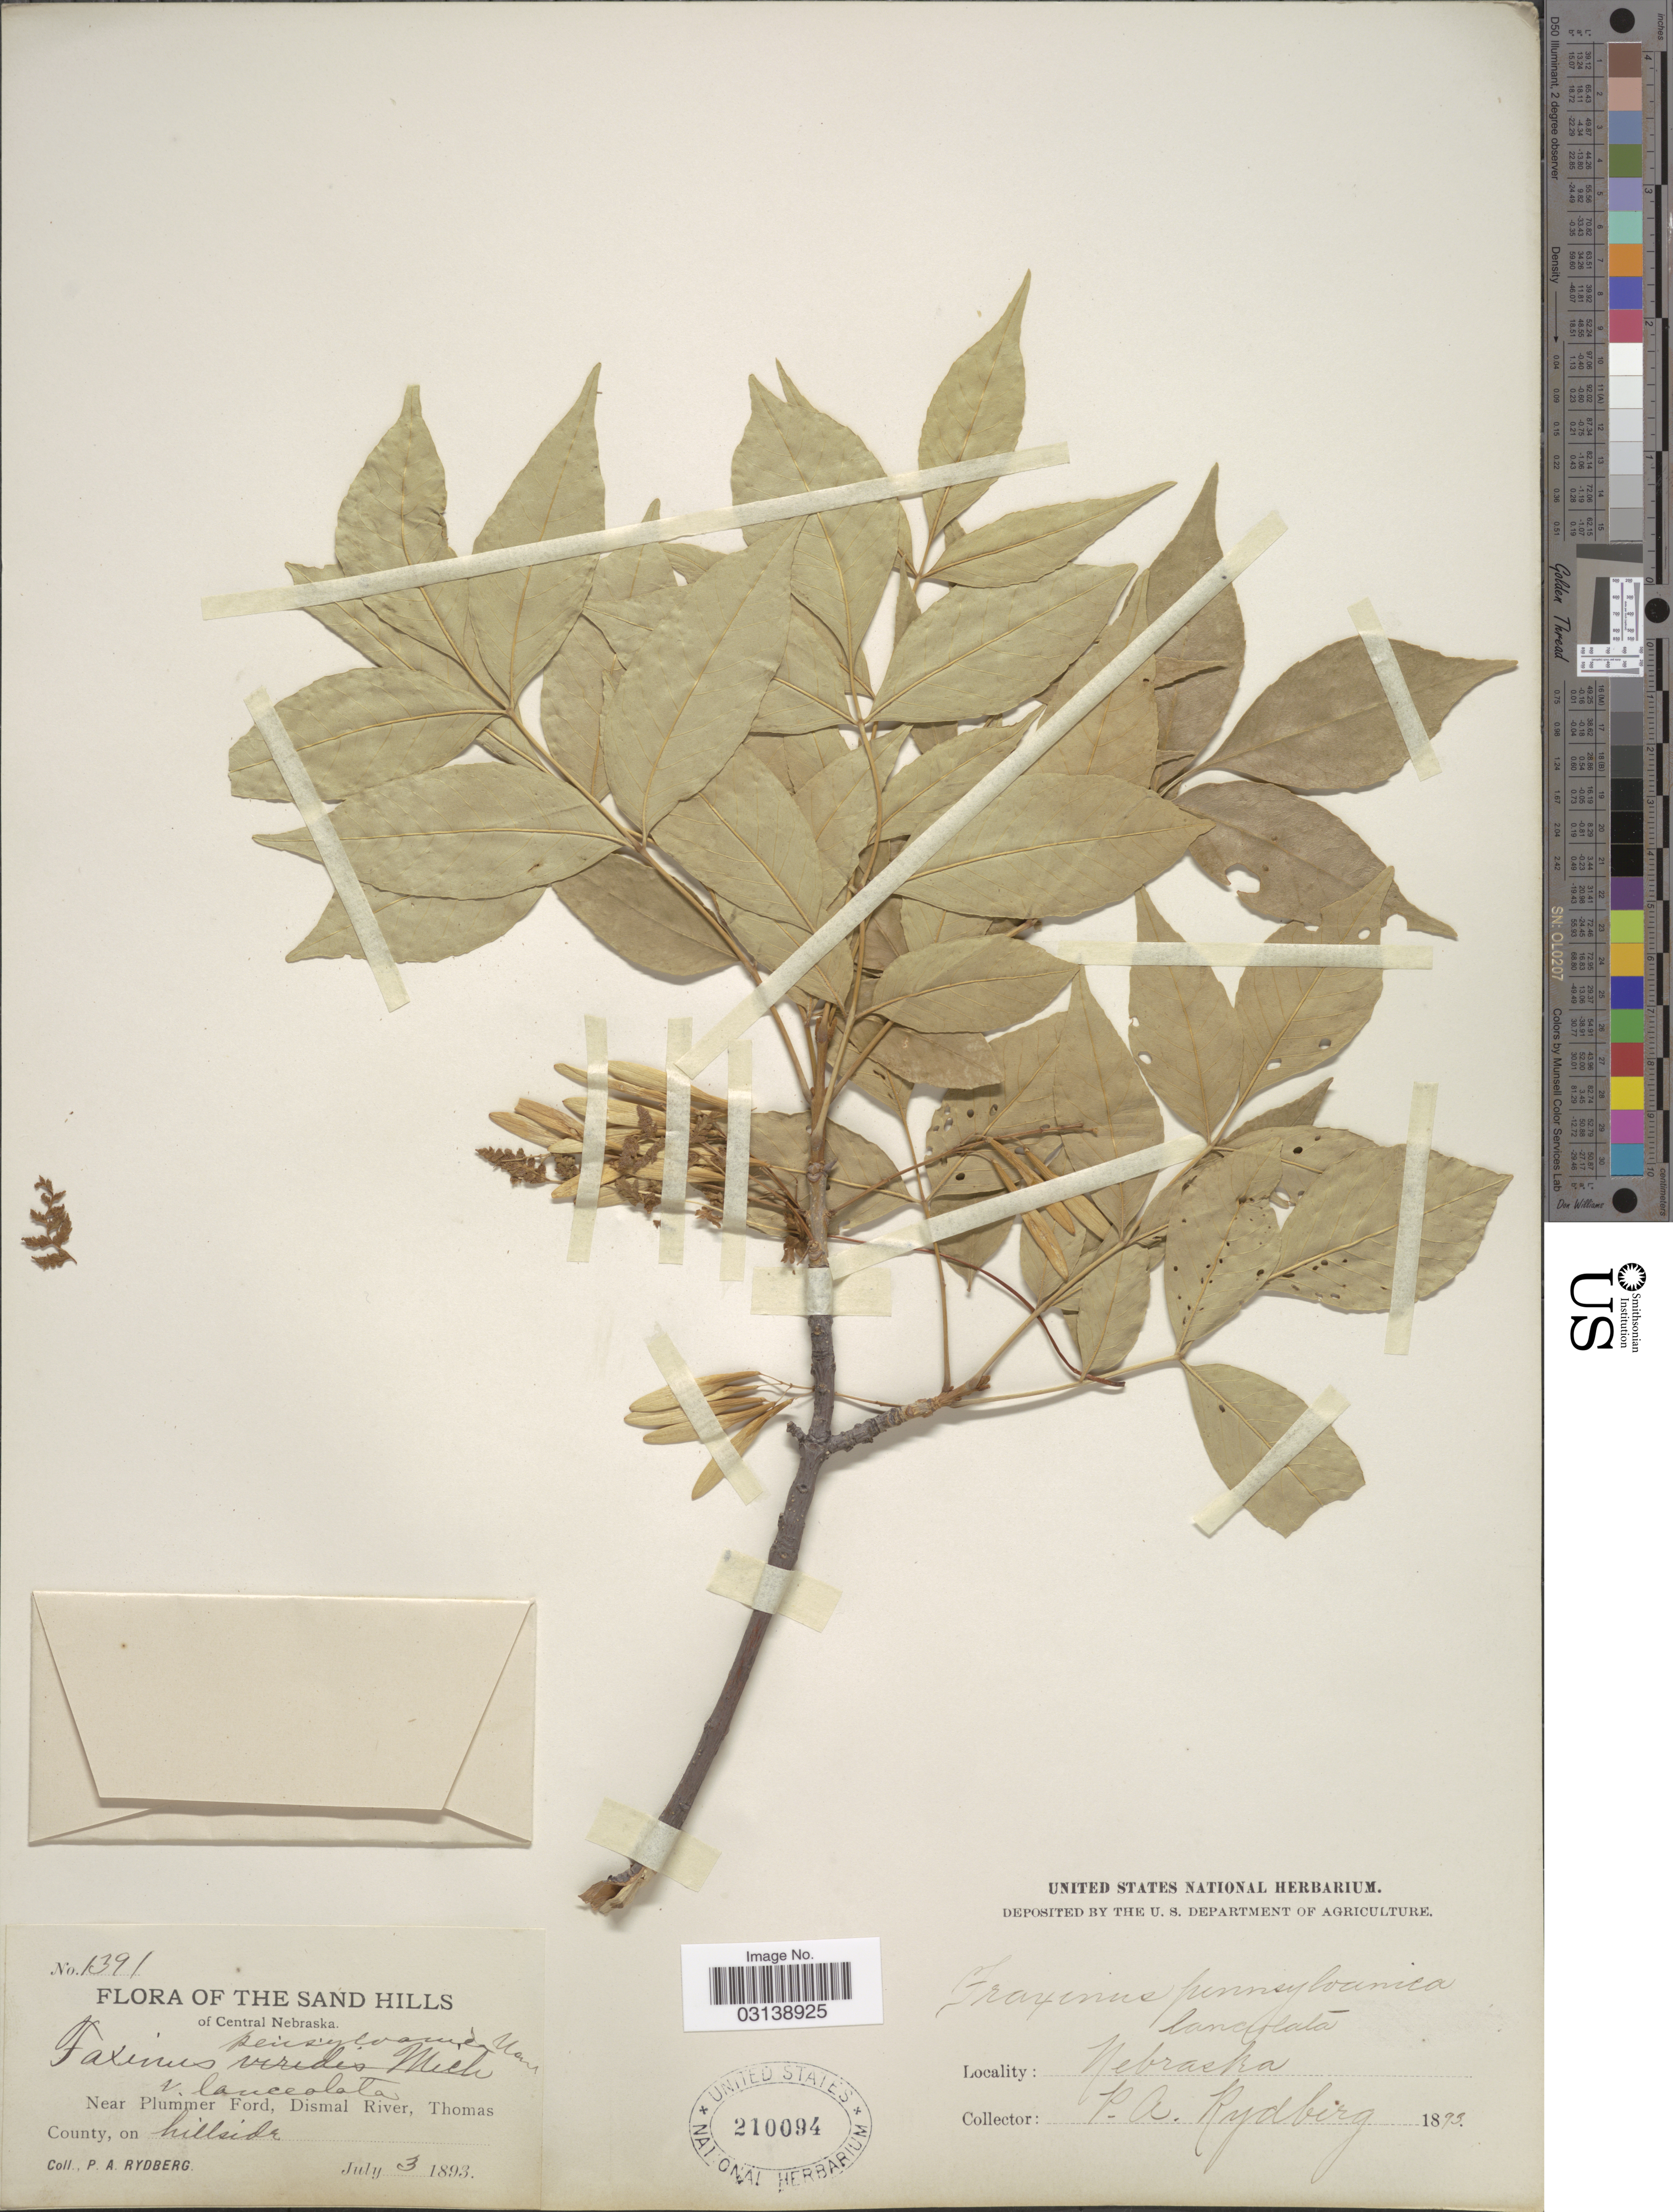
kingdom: Plantae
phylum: Tracheophyta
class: Magnoliopsida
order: Lamiales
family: Oleaceae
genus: Fraxinus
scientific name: Fraxinus pennsylvanica var. campestris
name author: (Britton) F.C. Gates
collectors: P. A. Rydberg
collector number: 1391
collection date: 1893-07-03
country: United States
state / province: Nebraska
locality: Sand Hills of Central Nebraska. Near Plummer Ford, Dismal River, Thomas County.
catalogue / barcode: US 210094